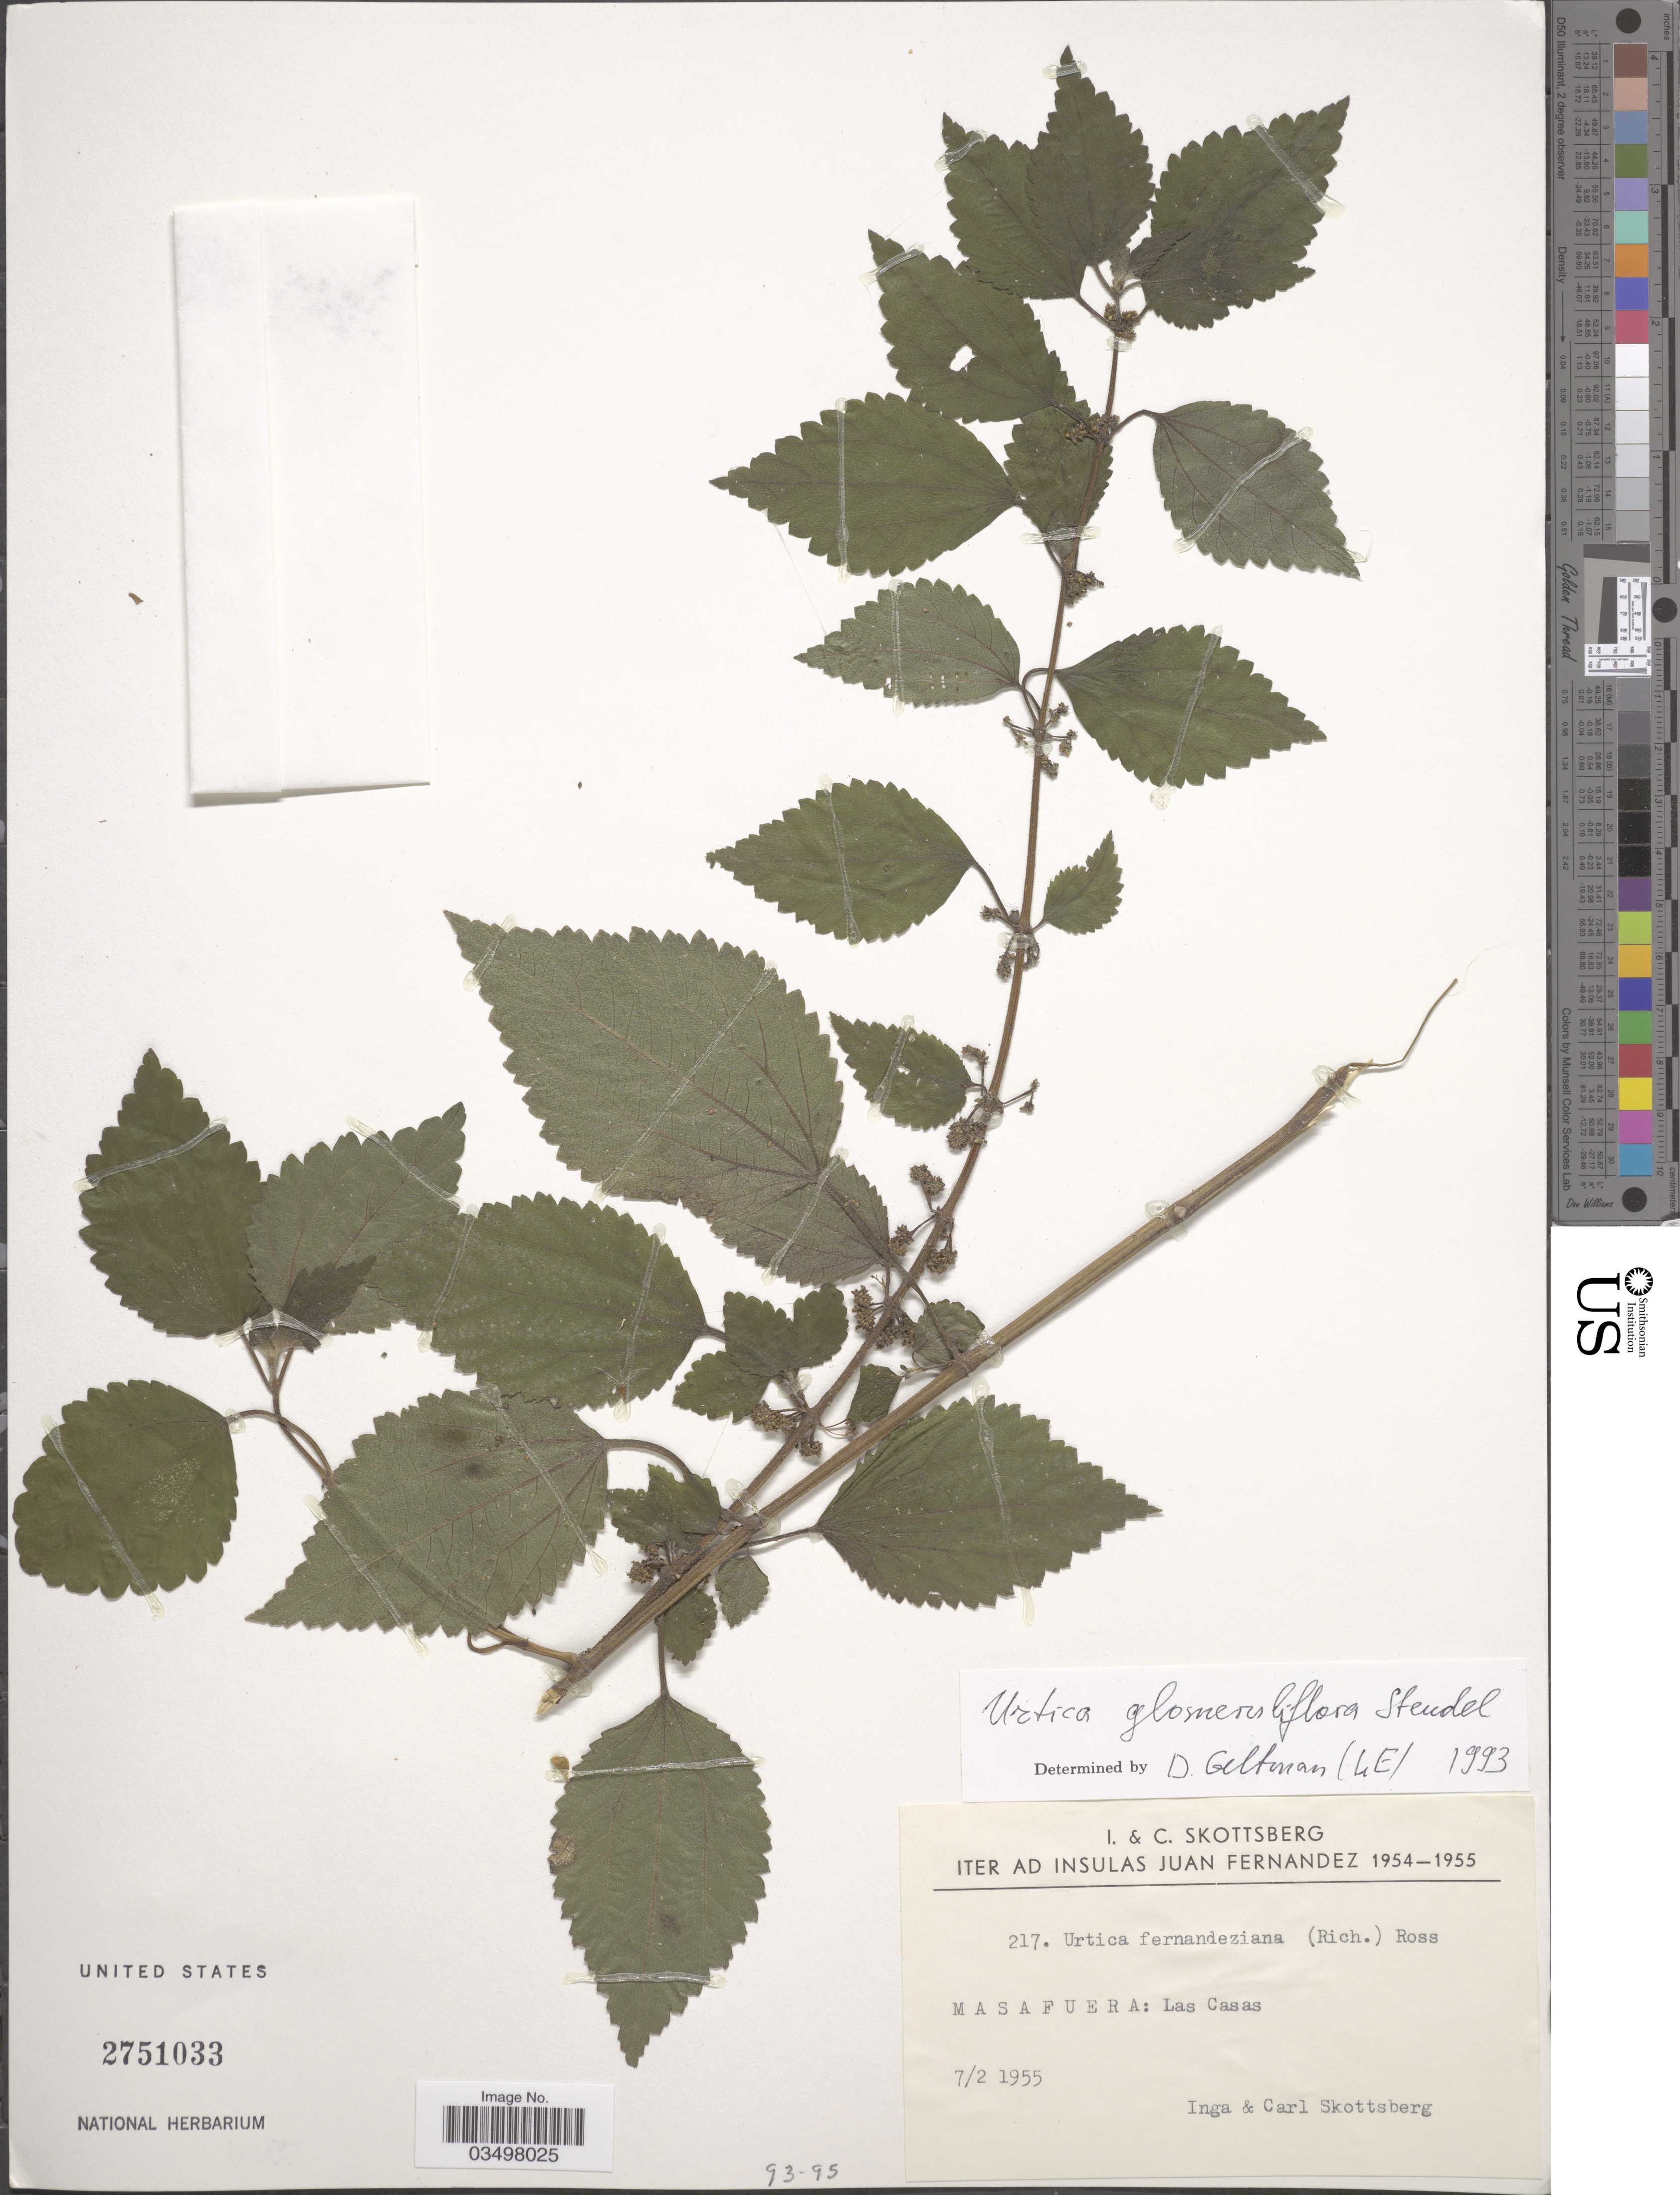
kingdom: Plantae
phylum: Tracheophyta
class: Magnoliopsida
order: Rosales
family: Urticaceae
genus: Urtica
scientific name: Urtica glomerulifolia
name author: Steud.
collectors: I. Skottsberg & C. Skottsberg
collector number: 217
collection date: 1955-02-07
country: Chile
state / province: Valparaíso (V)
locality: Iter ad insulas Juan Fernandez. Masafuera: Las Casas.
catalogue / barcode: US 2751033